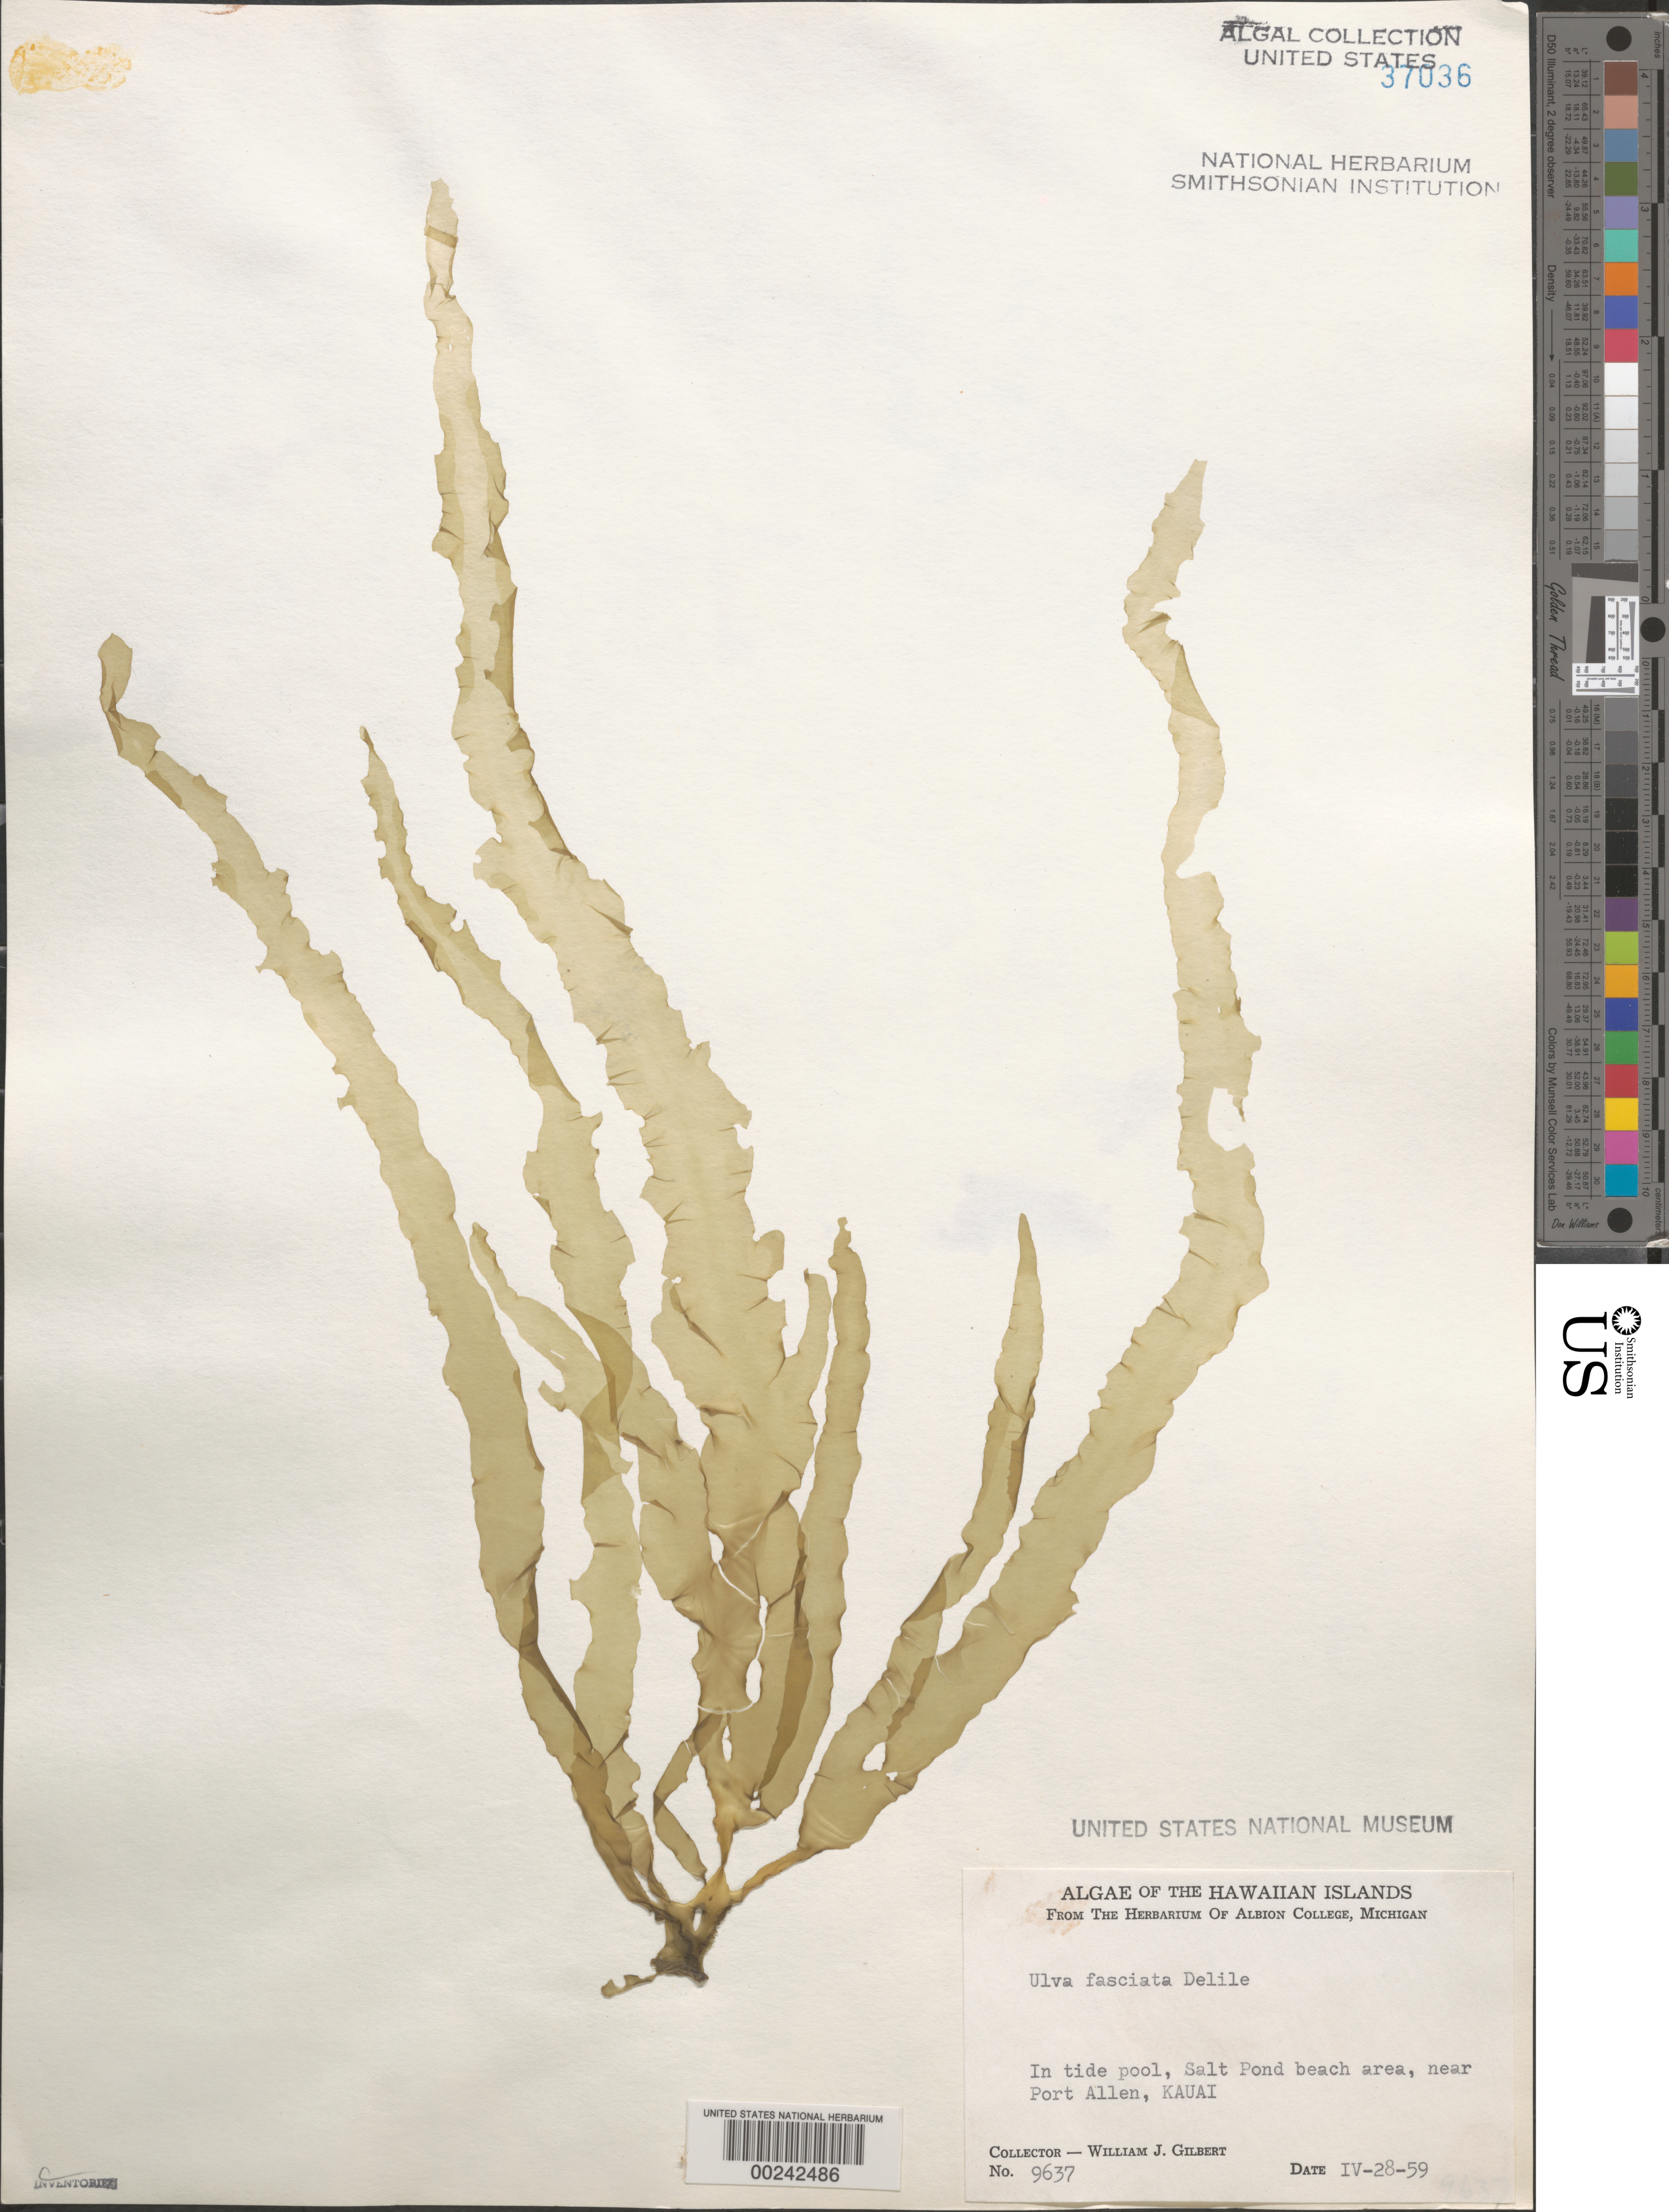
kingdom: Plantae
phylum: Chlorophyta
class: Ulvophyceae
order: Ulvales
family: Ulvaceae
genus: Ulva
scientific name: Ulva lactuca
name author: L.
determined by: Algae name updating Project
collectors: W. J. Gilbert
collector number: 9637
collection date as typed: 28 Apr 1959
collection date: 1959-04-28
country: United States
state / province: Hawaii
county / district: Kauai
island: Kaua'i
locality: Near Port Allen, Salt Pond Beach area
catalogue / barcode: US 37036